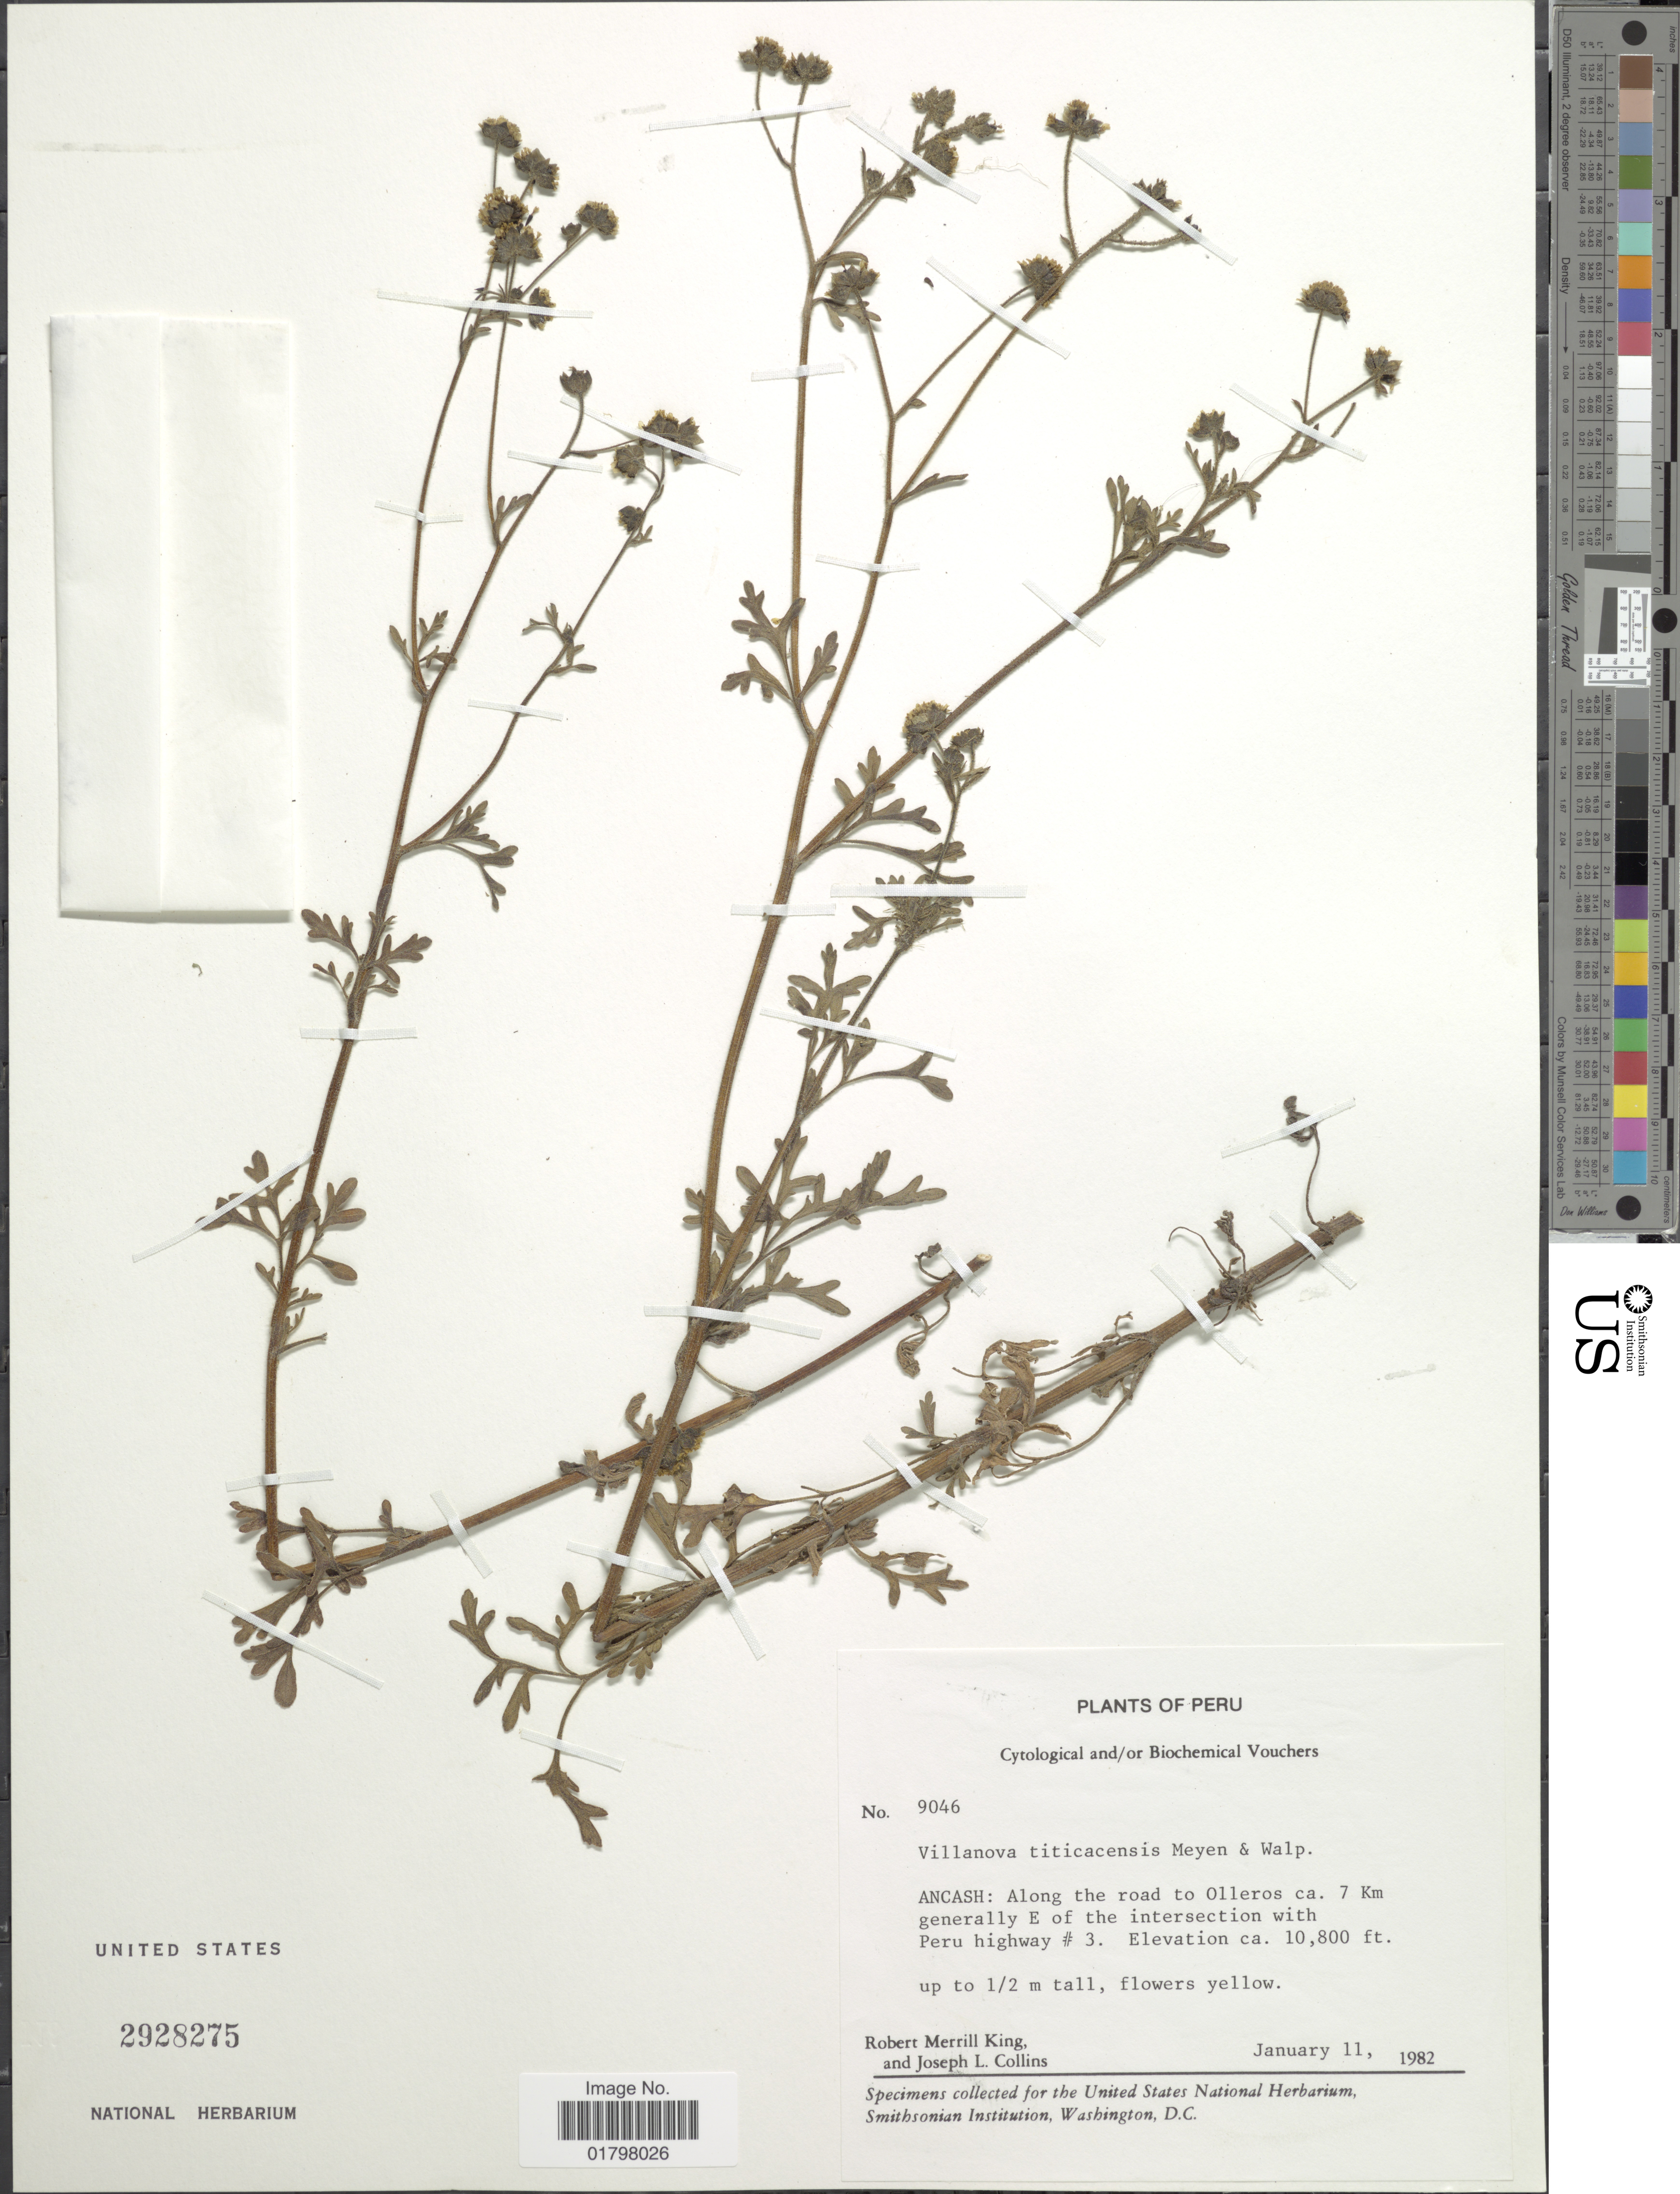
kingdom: Plantae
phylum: Tracheophyta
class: Magnoliopsida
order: Asterales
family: Asteraceae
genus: Vasquesia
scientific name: Vasquesia titicacensis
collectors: R. M. King & J. L. Collins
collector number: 9046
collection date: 1982-01-11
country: Peru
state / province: Ancash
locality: Ancash: Ancash: Along the road to Olleros ca. 7 Km generally E of the intersection with Peru highway # 3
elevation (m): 3292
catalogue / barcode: US 2928275